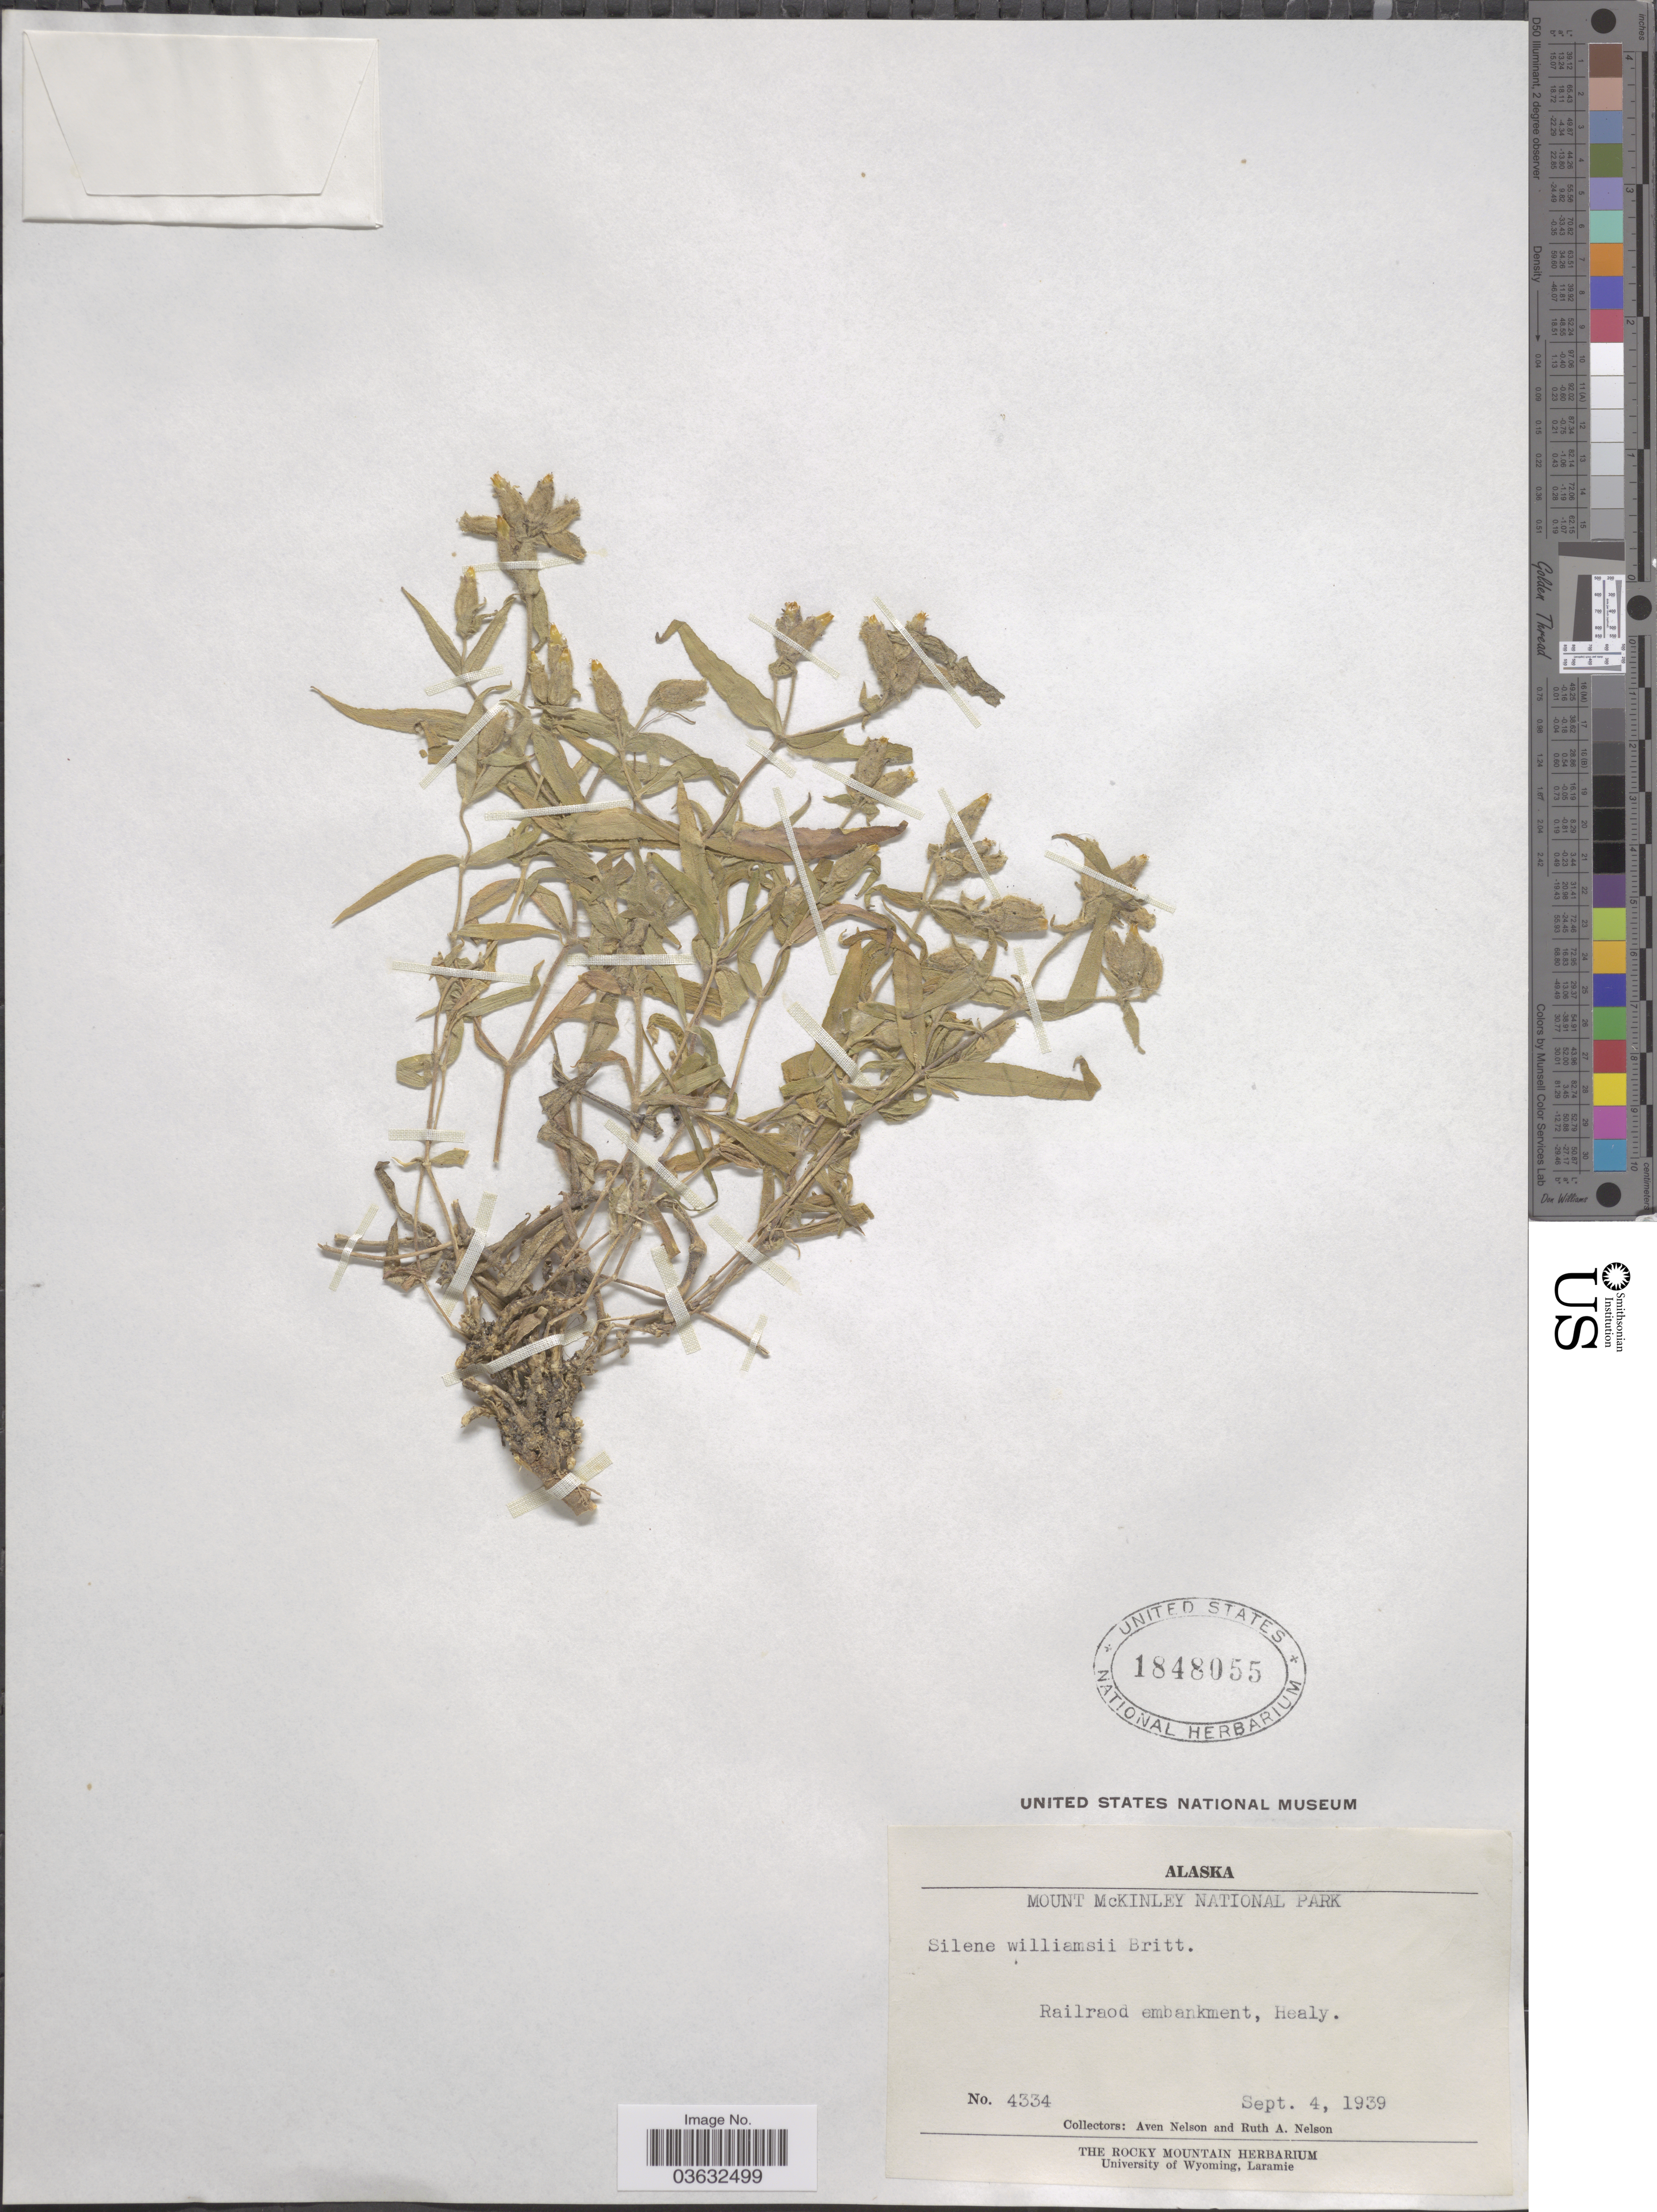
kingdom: Plantae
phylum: Tracheophyta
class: Magnoliopsida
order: Caryophyllales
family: Caryophyllaceae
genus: Silene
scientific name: Silene williamsii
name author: Britton in Britton & Rydb.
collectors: A. Nelson & R. A. Nelson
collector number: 4334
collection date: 1939-09-04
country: United States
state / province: Alaska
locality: Mount McKinley National Park. Railroad embankment, Healy.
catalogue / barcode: US 1848055